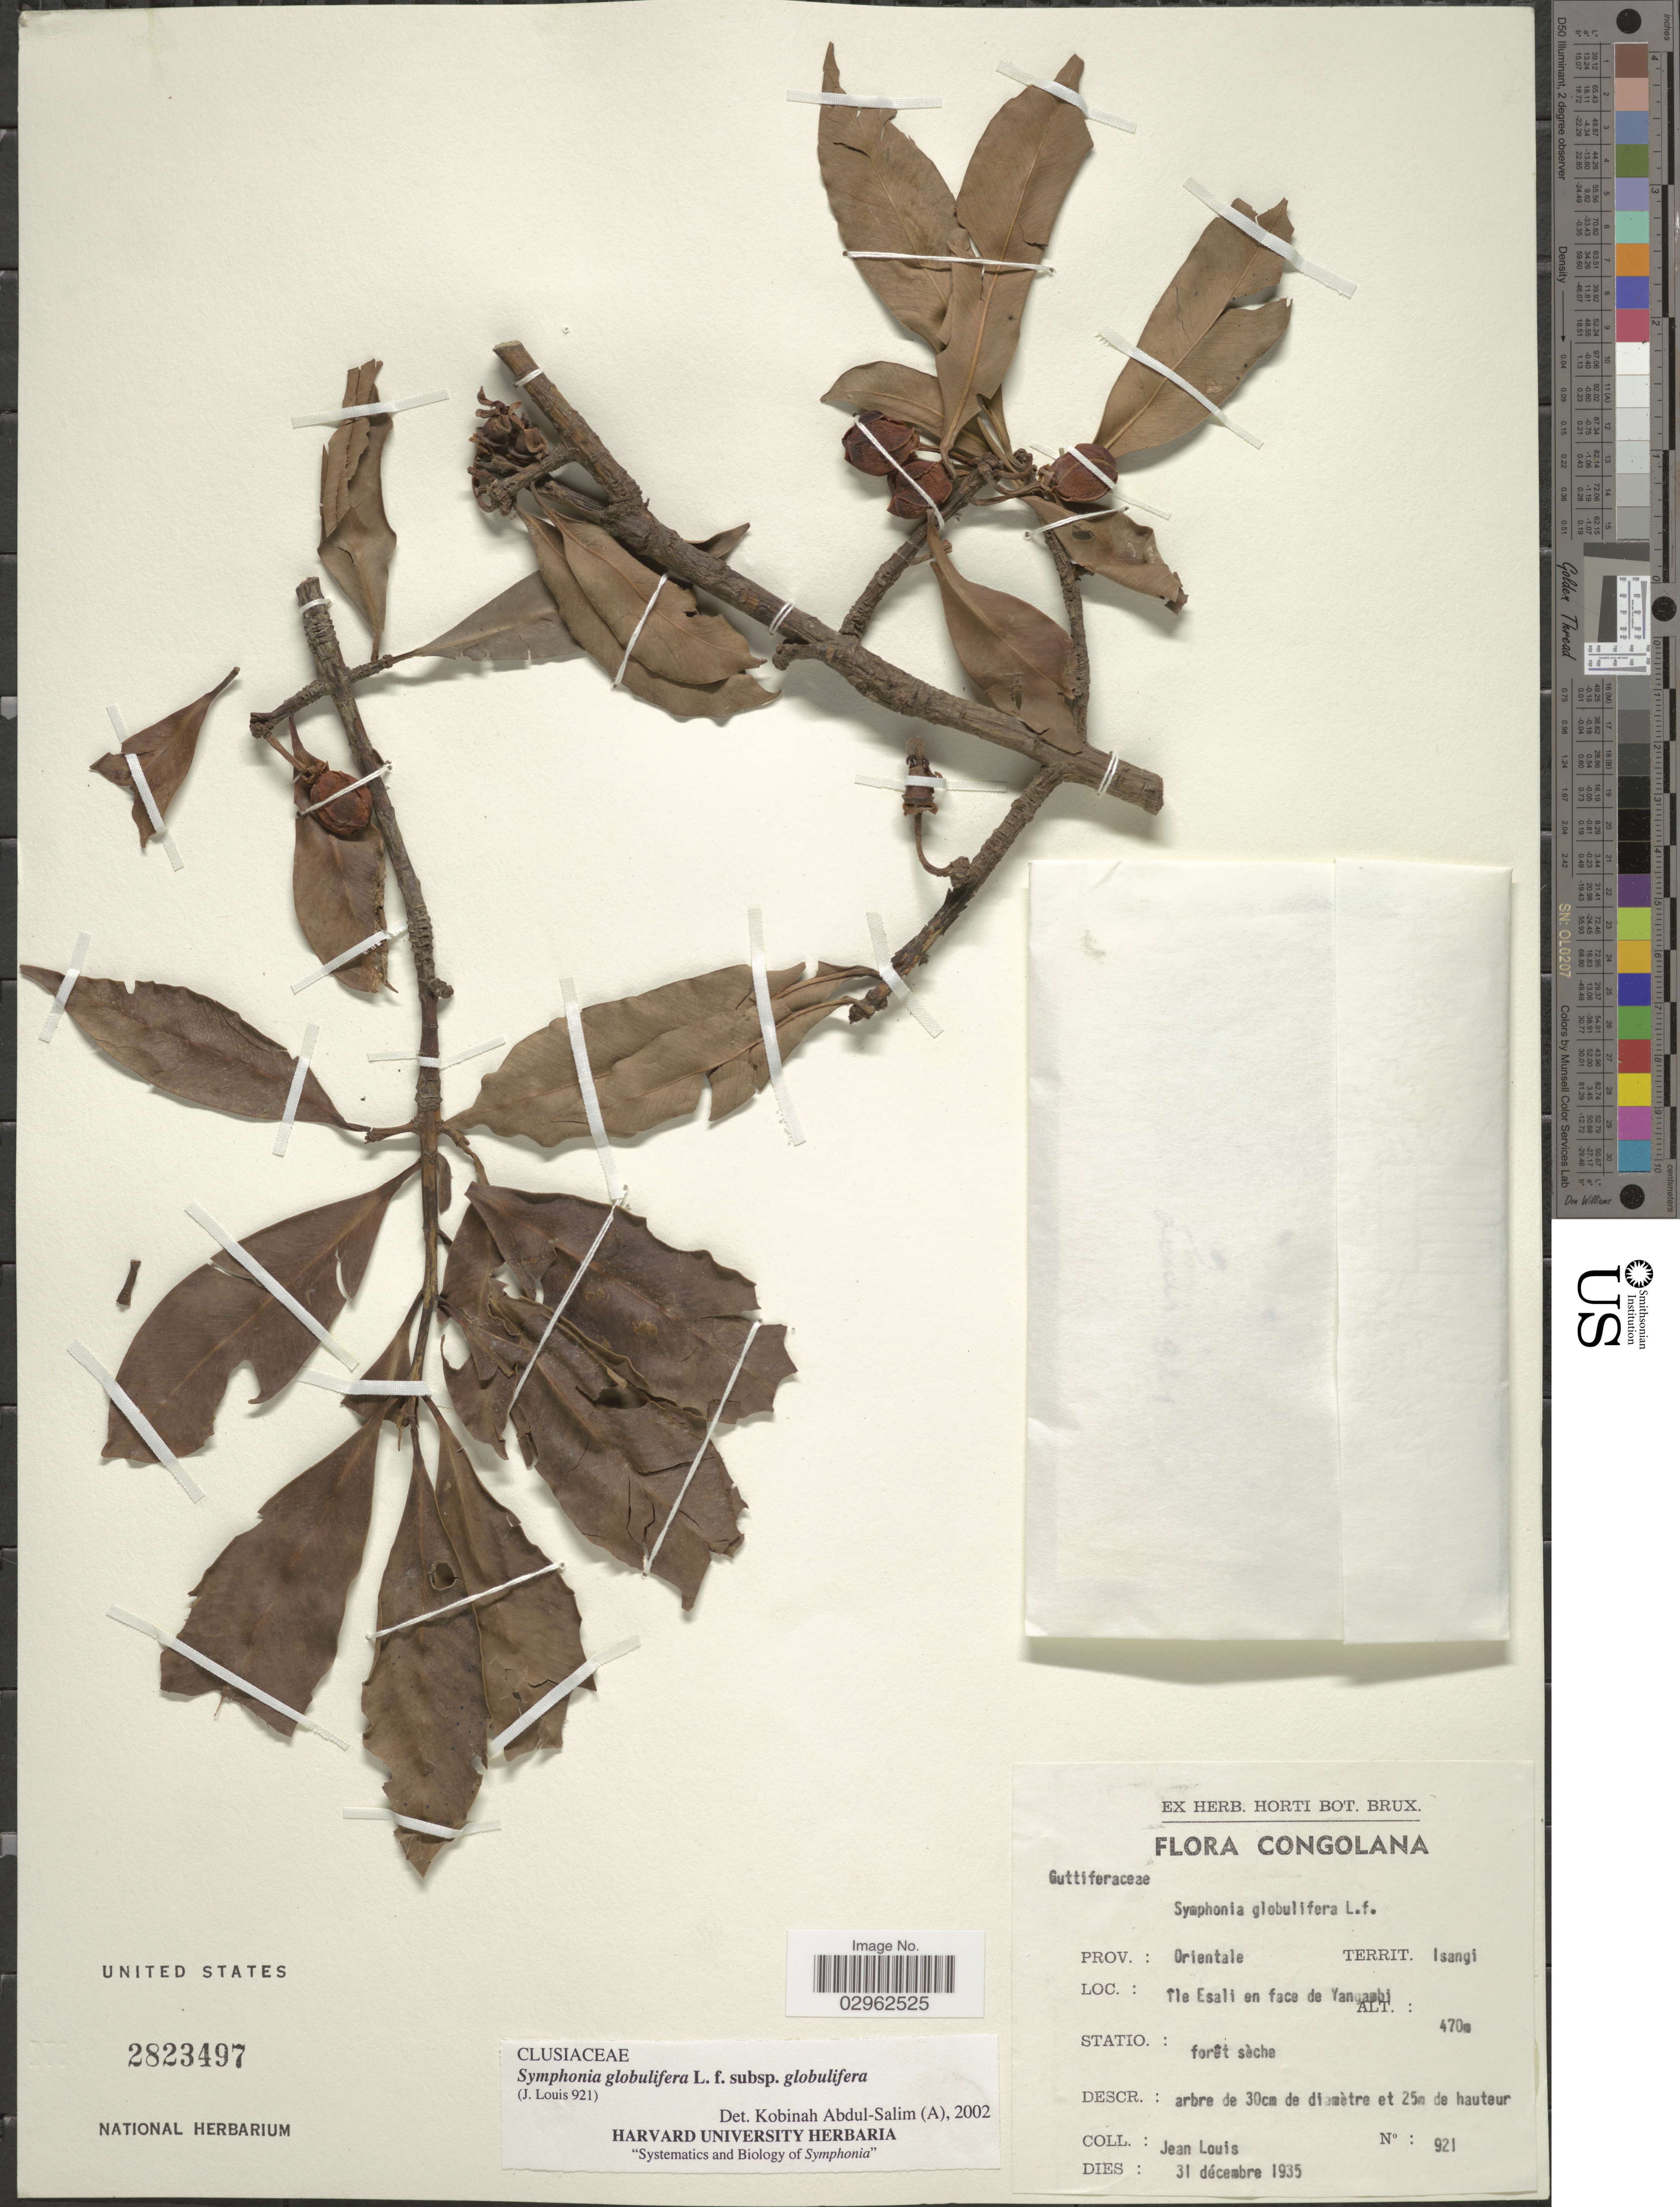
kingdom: Plantae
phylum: Tracheophyta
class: Magnoliopsida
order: Malpighiales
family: Clusiaceae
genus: Symphonia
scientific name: Symphonia globulifera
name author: L. f.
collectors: J. Louis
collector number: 921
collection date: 1935-12-31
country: Congo, Democratic Republic of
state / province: Tshopo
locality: Congolana. Territ. Isangi. Île Esali en face de Yangambi.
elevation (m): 470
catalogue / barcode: US 2823497